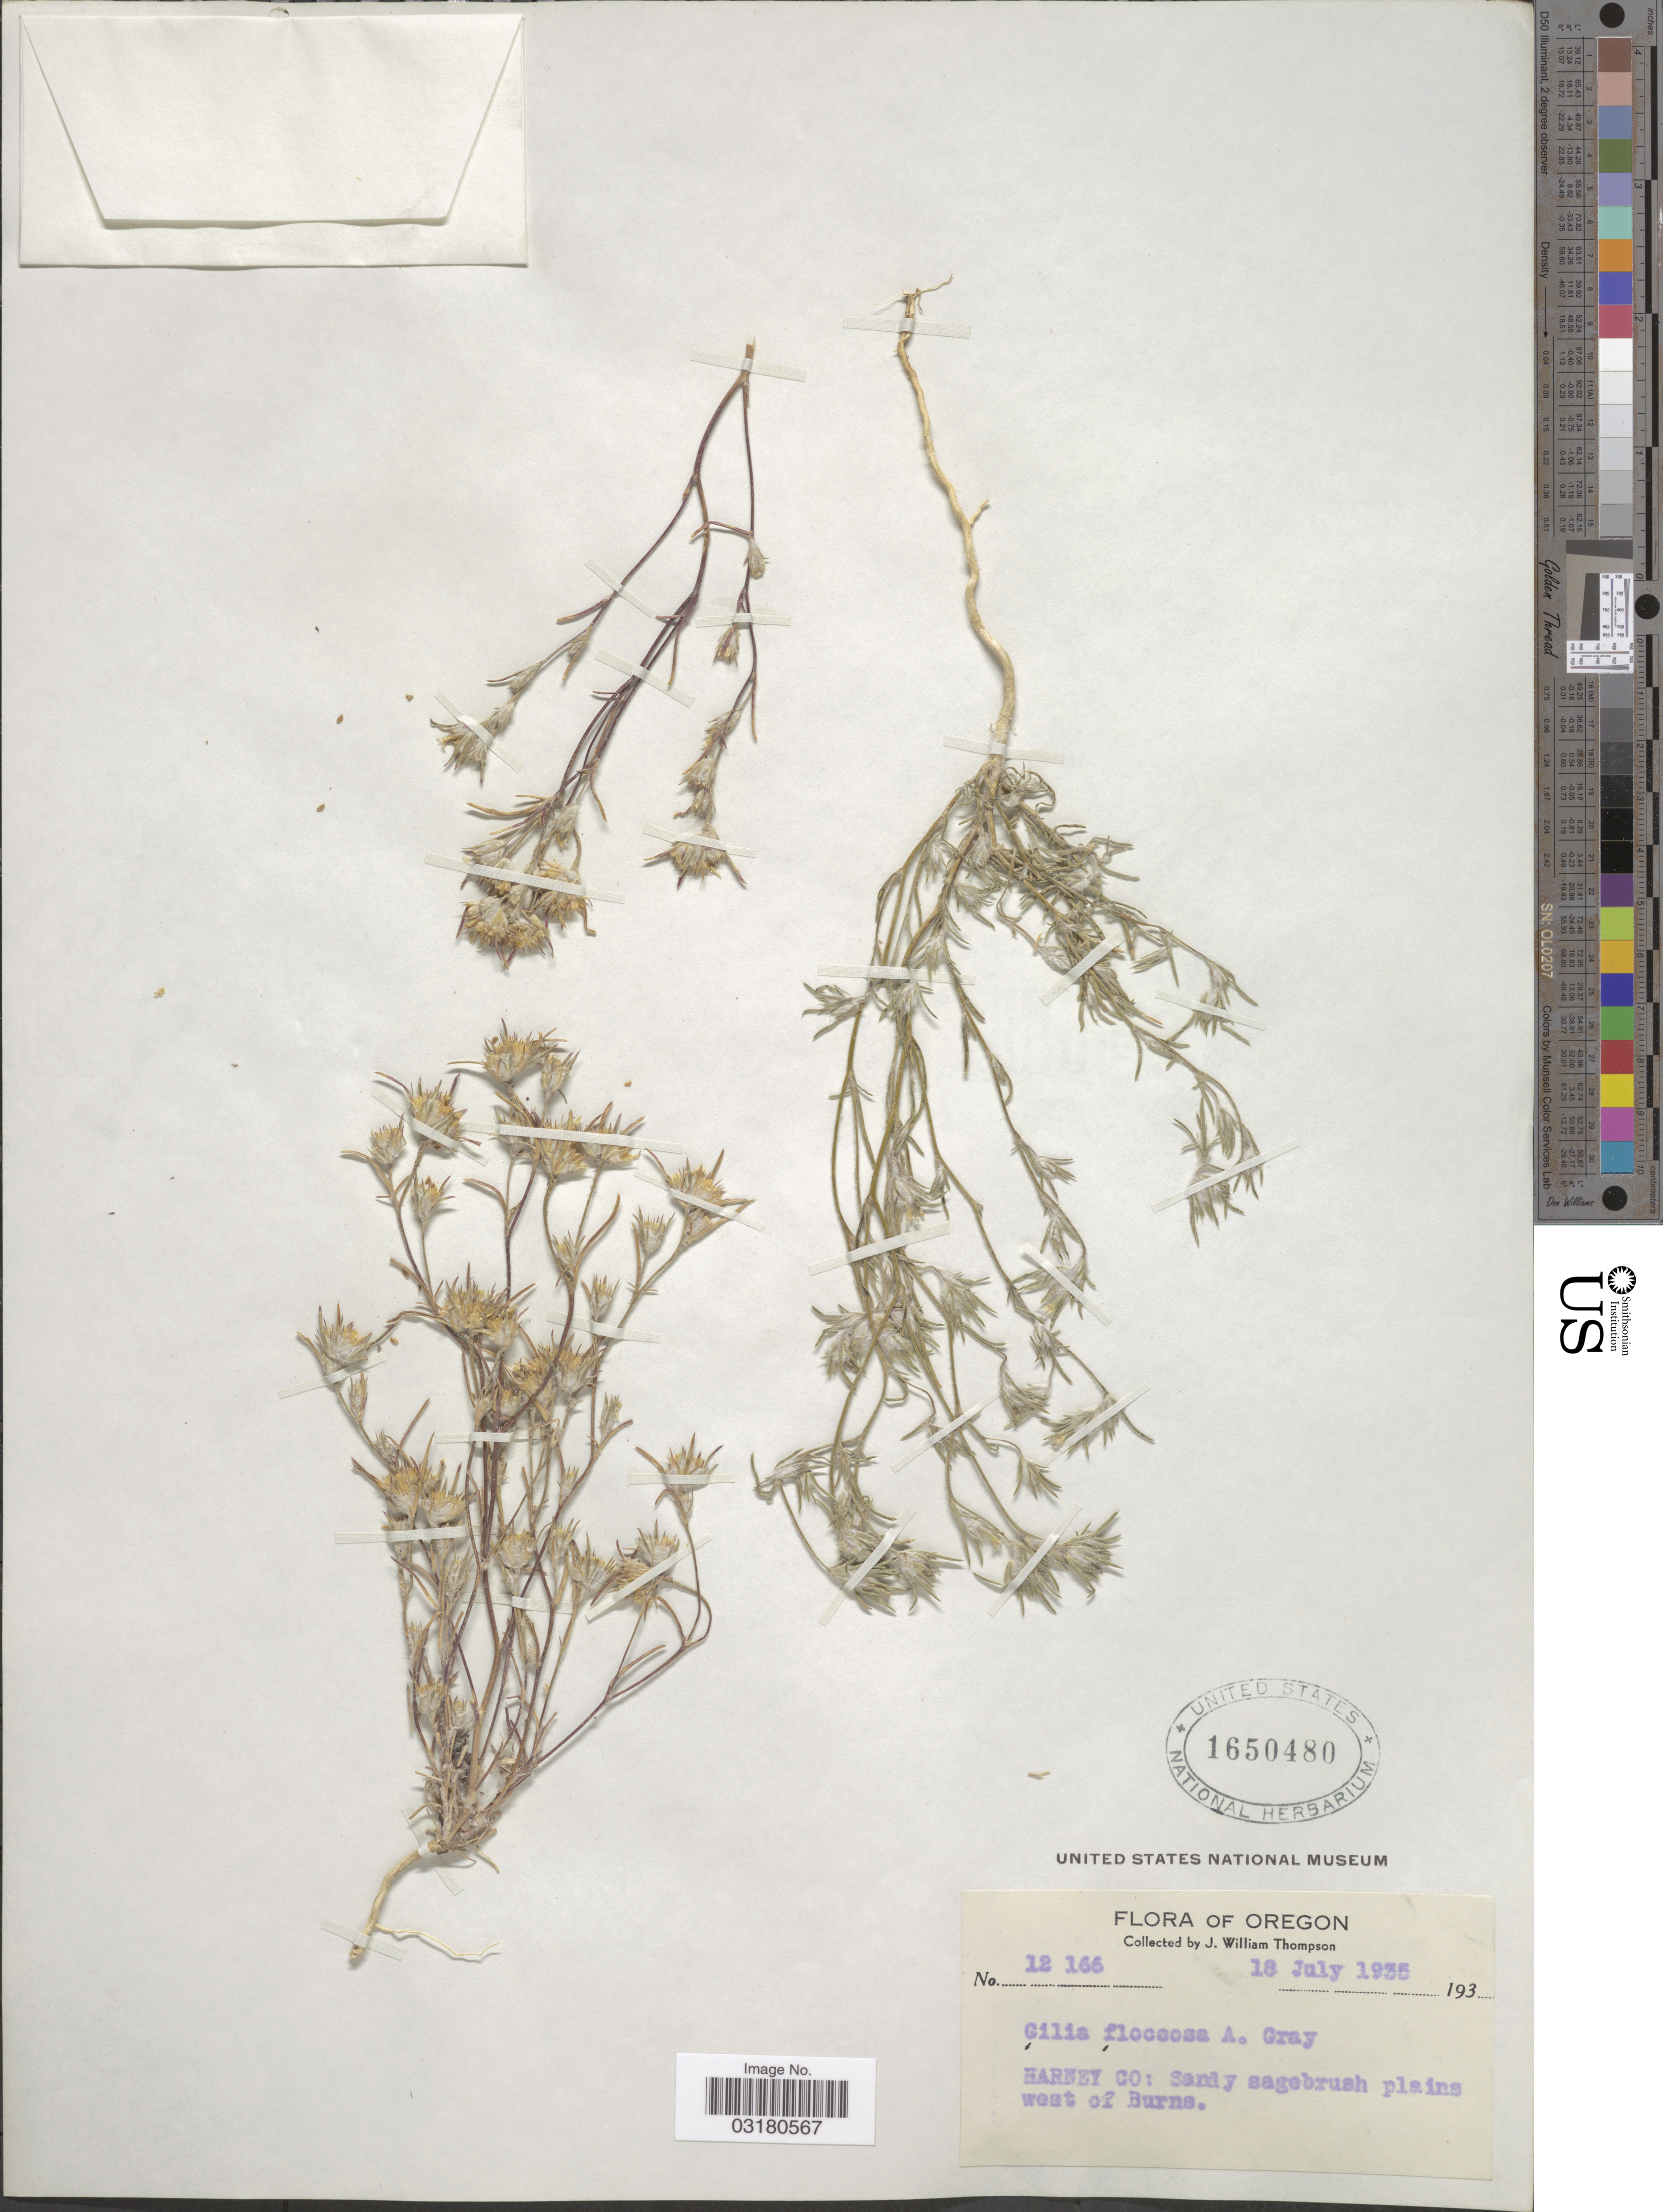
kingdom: Plantae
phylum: Tracheophyta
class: Magnoliopsida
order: Ericales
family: Polemoniaceae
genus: Eriastrum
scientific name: Eriastrum wilcoxii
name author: (A. Nelson) H. Mason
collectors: J. W. Thompson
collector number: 12166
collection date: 1935-07-18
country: United States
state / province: Oregon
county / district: Harney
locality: Harney Co: Sandy sagebrush plains west of Burns.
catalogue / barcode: US 1650480